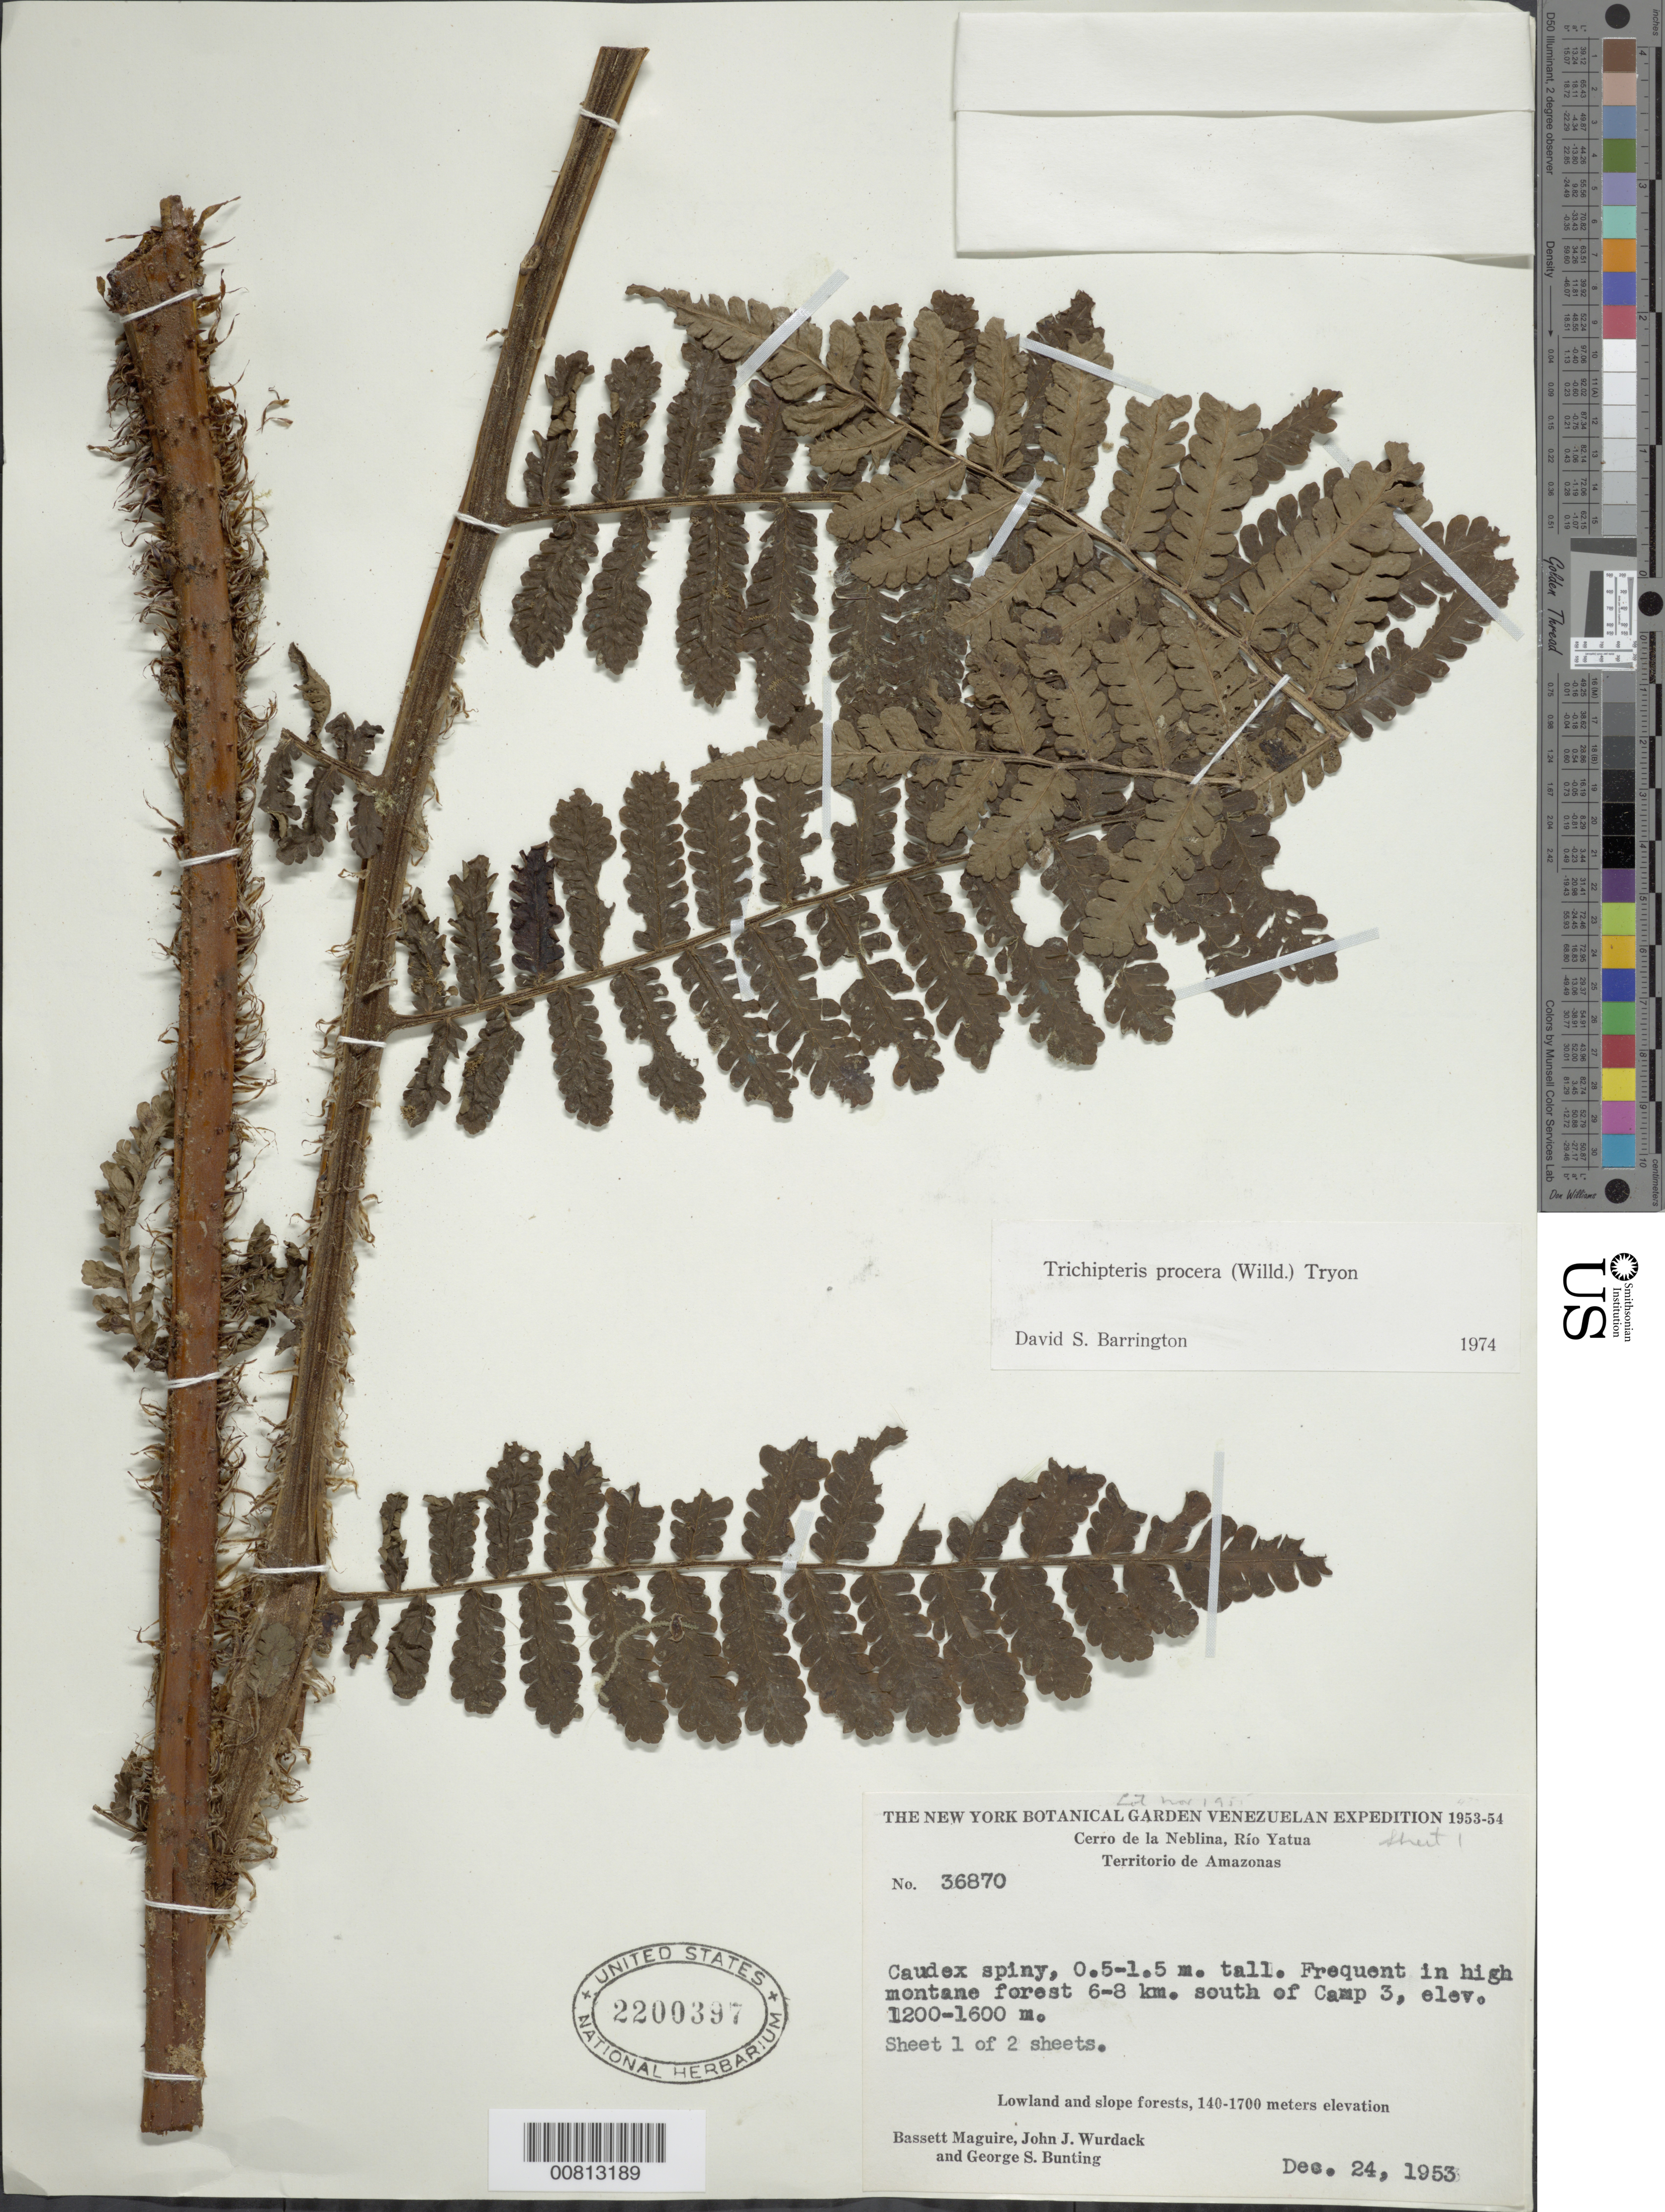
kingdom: Plantae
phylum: Tracheophyta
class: Polypodiopsida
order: Cyatheales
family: Cyatheaceae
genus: Cyathea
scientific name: Cyathea pungens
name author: (Willd.) Domin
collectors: B. Maguire, J. J. Wurdack & G. S. Bunting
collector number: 36870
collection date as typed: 24-Dec-53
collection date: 1953-12-24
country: Venezuela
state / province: Amazonas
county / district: Río Negro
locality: Cerro de la Neblina, Río Yatua, 6-8 km S of Camp 3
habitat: High montane forest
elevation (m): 1200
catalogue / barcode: US 2200397